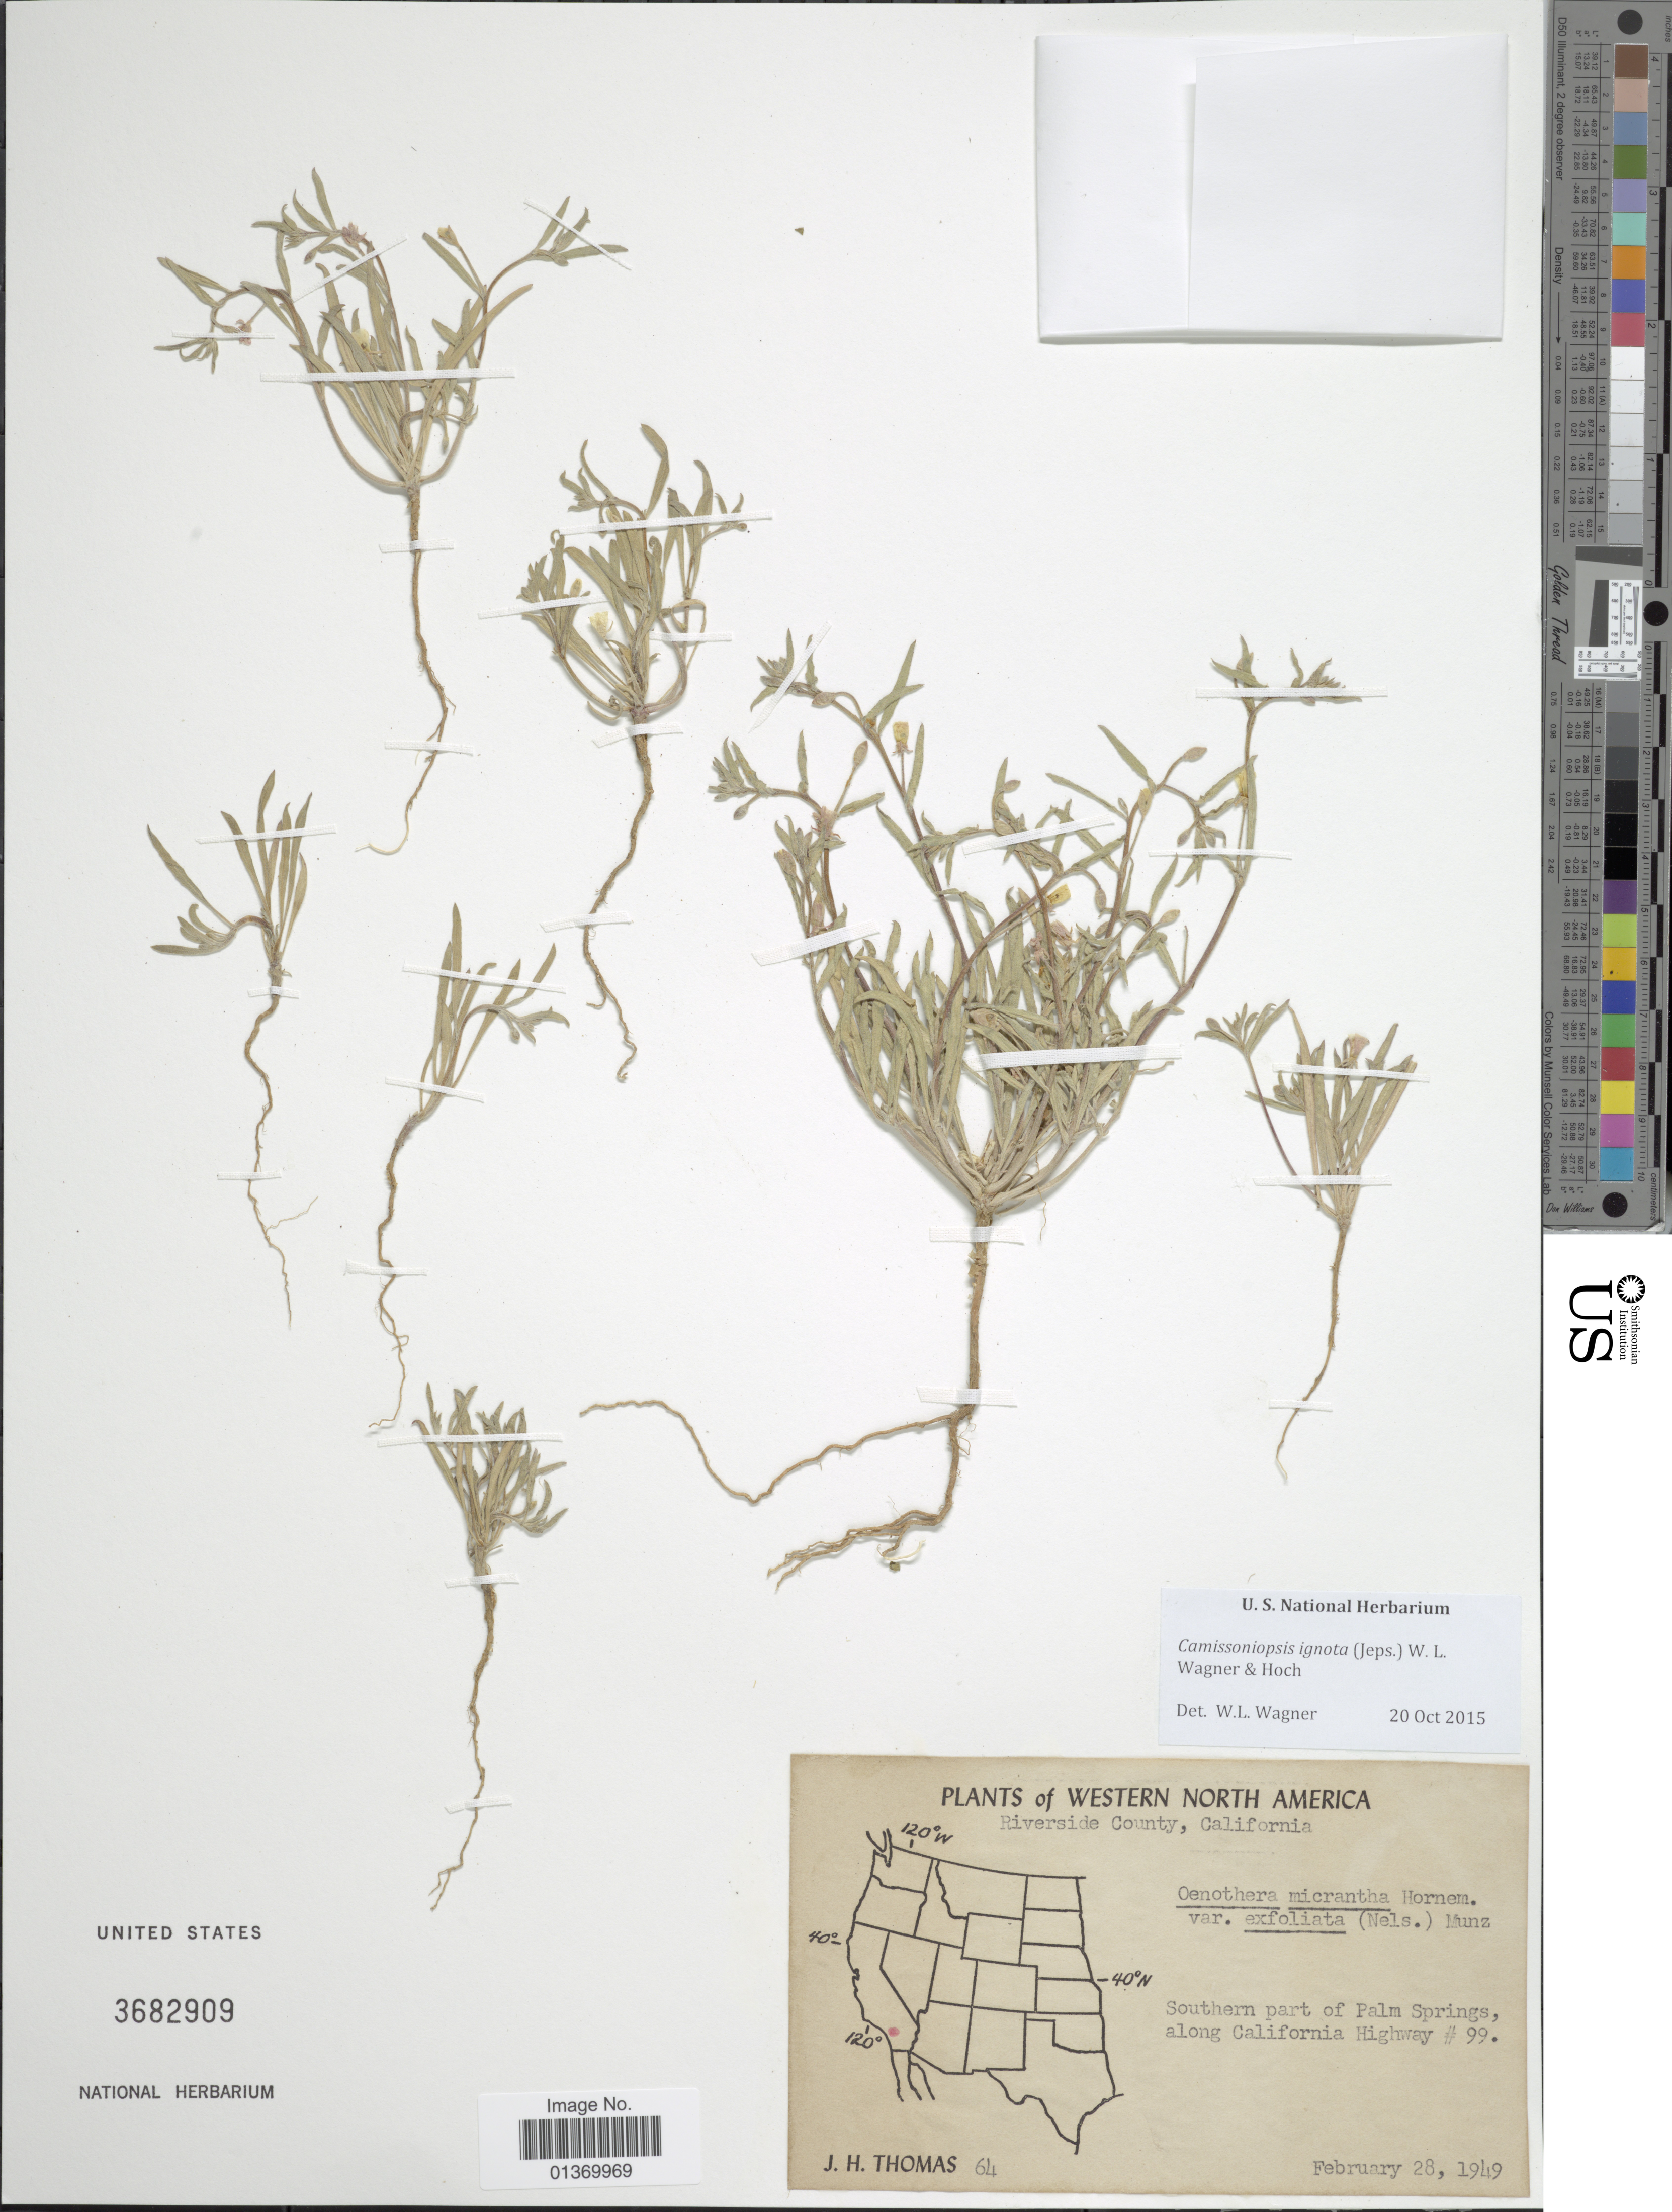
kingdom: Plantae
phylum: Tracheophyta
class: Magnoliopsida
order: Myrtales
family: Onagraceae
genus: Camissoniopsis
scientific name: Camissoniopsis ignota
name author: (Jeps.) W.L. Wagner & Hoch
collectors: J. H. Thomas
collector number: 64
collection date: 1949-02-28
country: United States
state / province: California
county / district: Riverside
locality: Western North America, Riverside County, Southern part of Palm Springs, along California Highway # 99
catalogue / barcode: US 3682909